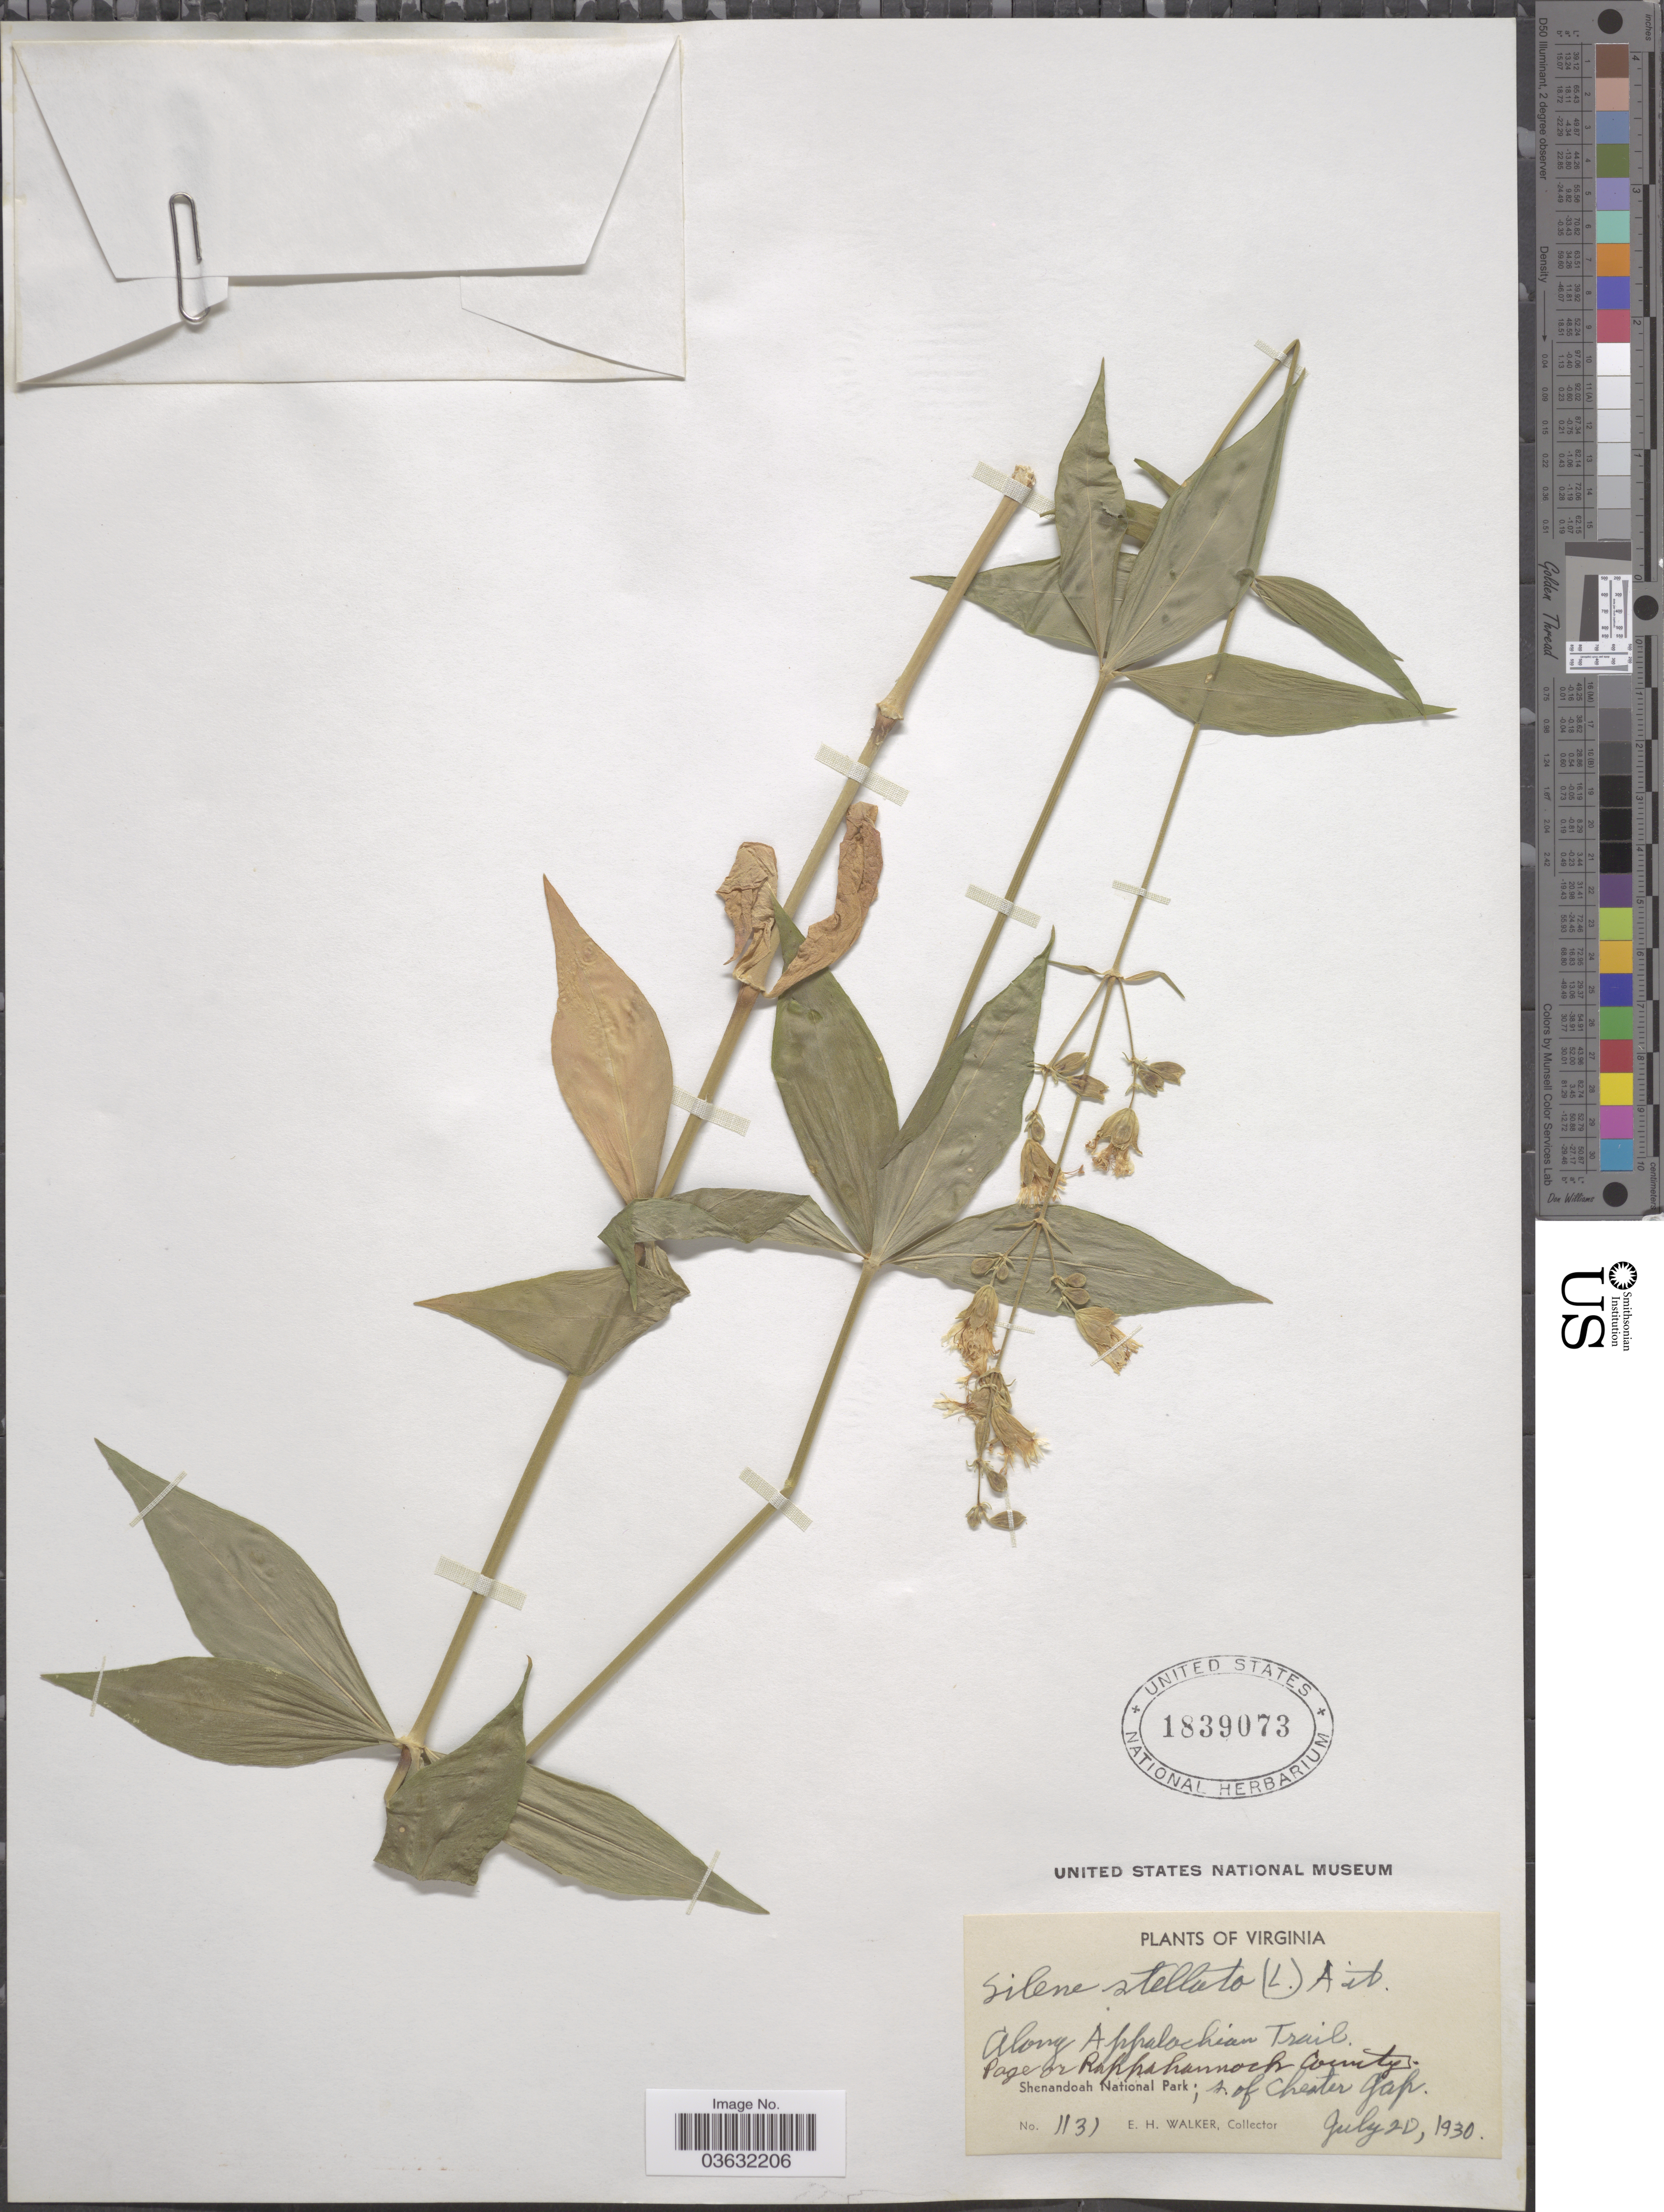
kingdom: Plantae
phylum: Tracheophyta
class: Magnoliopsida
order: Caryophyllales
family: Caryophyllaceae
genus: Silene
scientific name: Silene stellata var. stellata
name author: (L.) Coyte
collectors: E. H. Walker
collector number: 1131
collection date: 1930-07-20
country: United States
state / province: Virginia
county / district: Page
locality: Along Appalachian Trail. Page or Rappahannock County. Shenandoah National Park; s. of Chester Gap.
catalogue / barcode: US 1839073